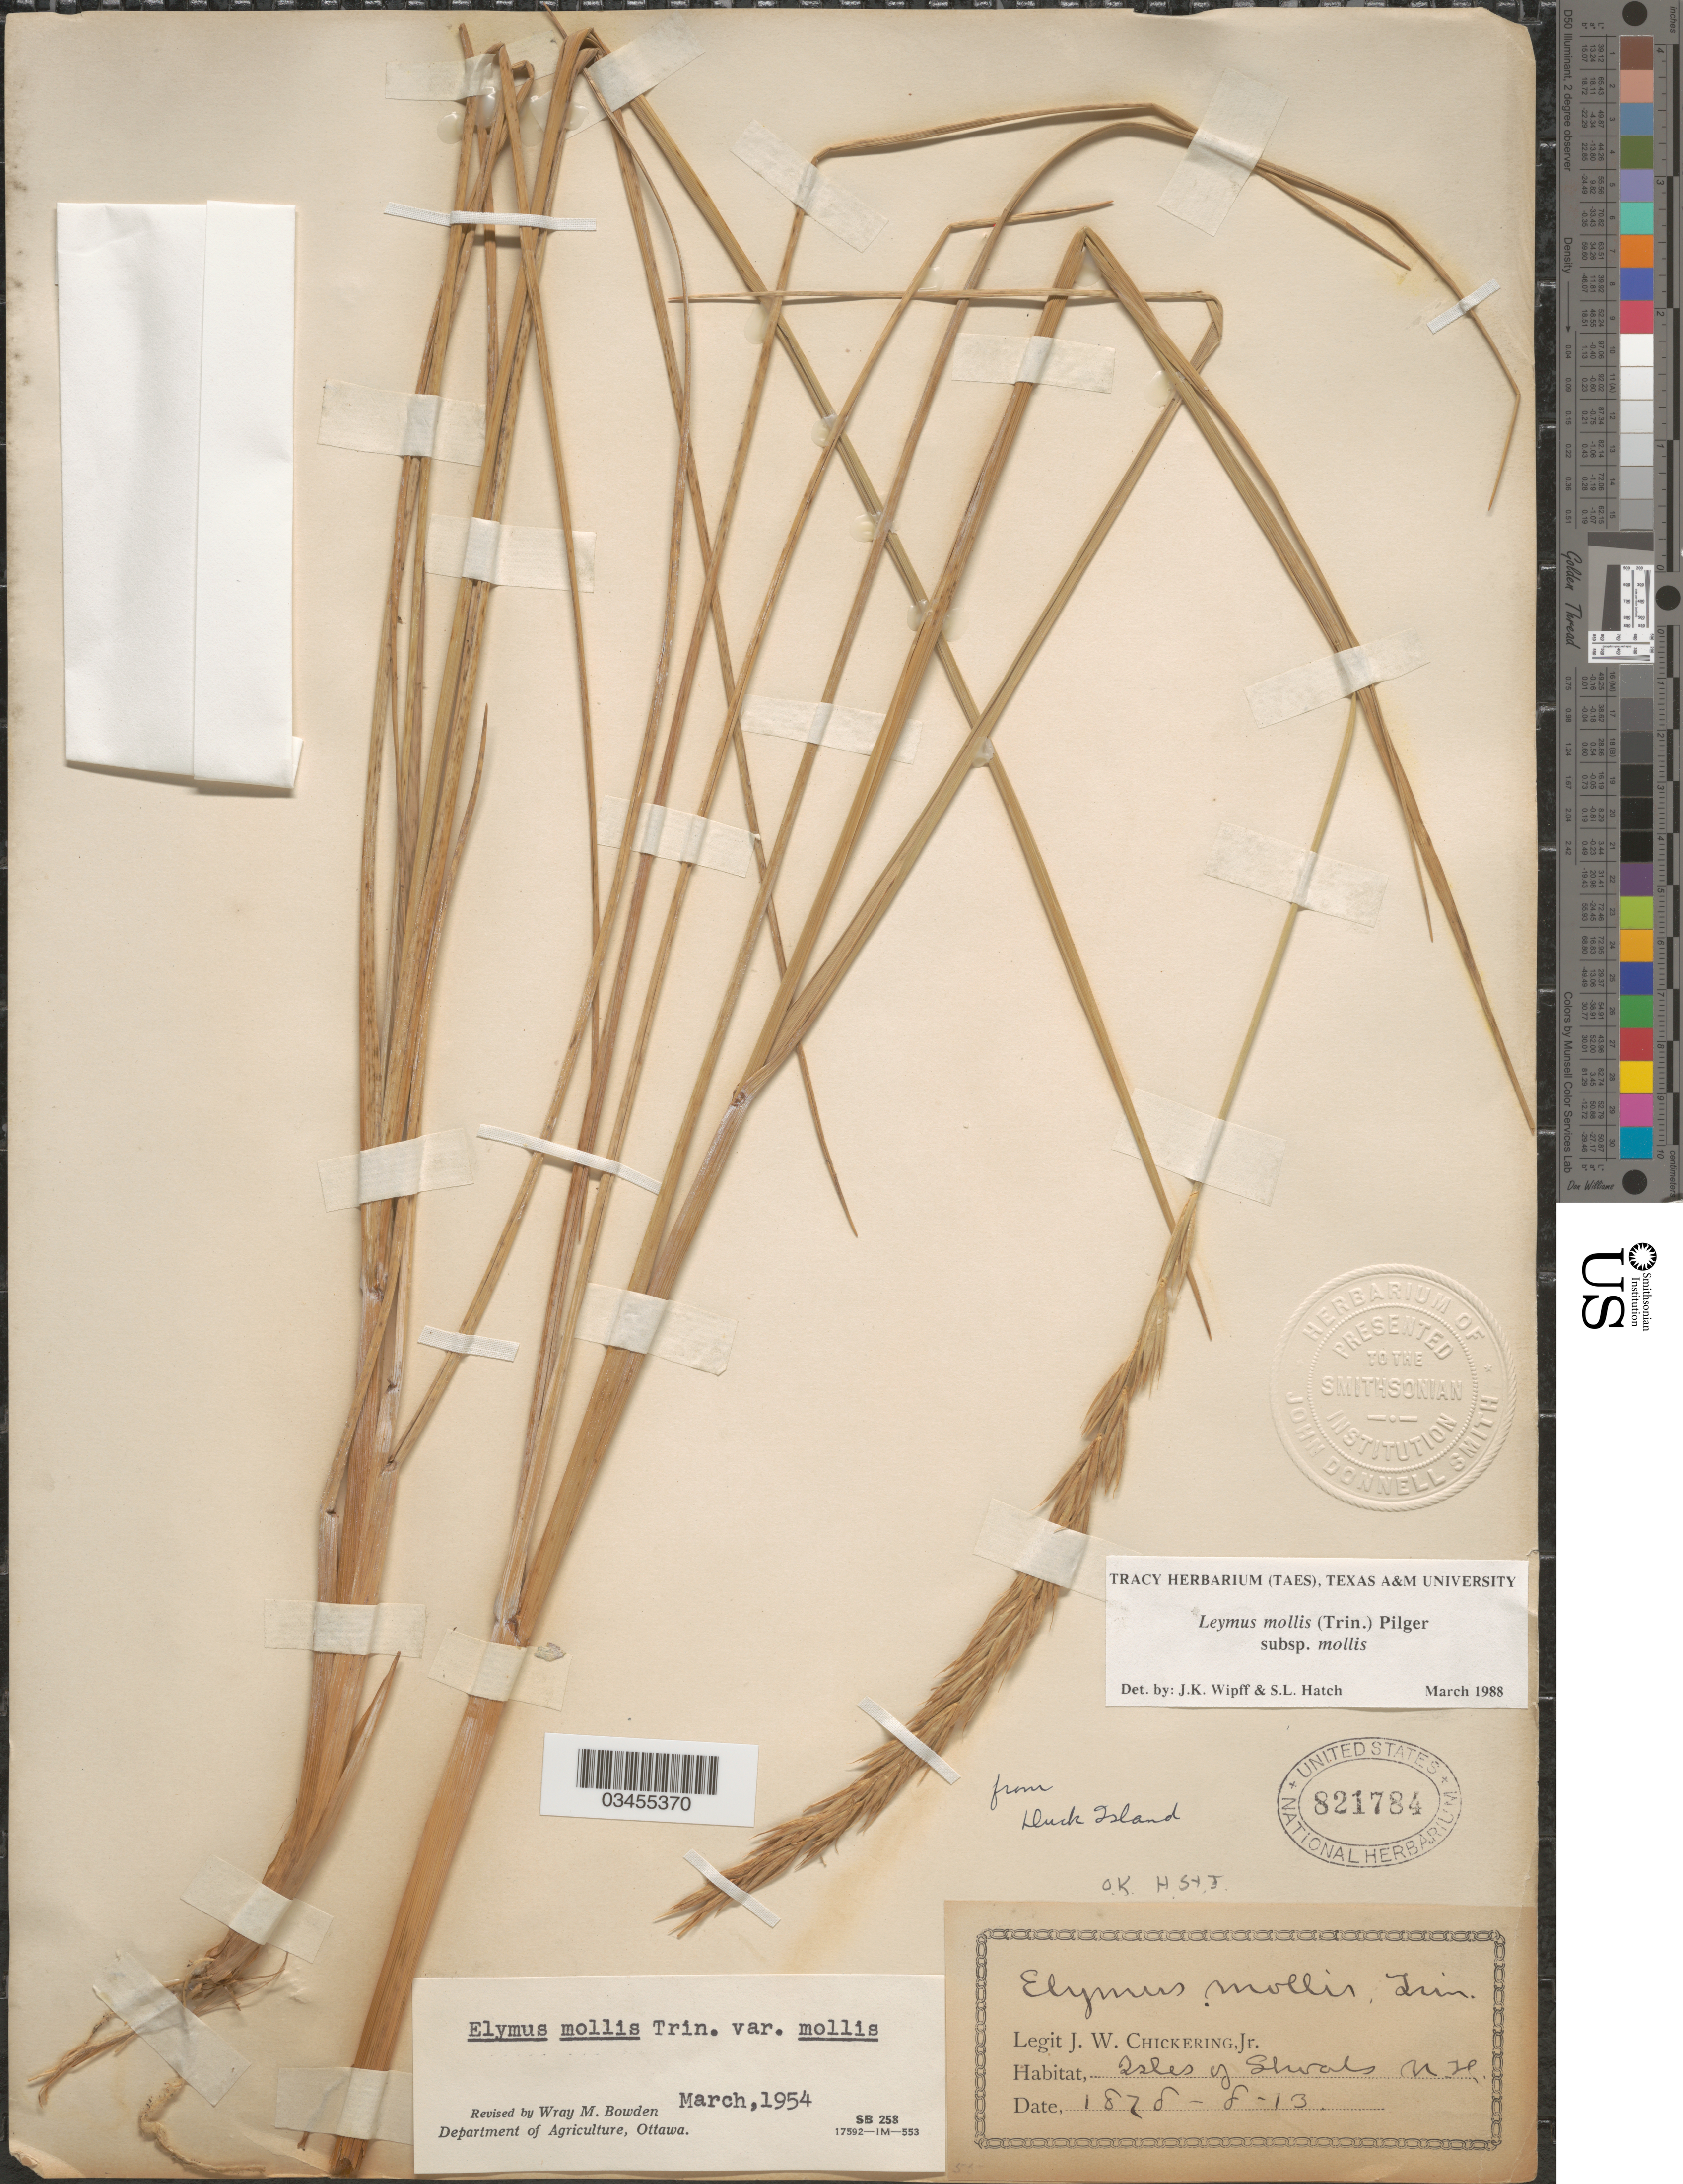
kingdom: Plantae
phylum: Tracheophyta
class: Liliopsida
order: Poales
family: Poaceae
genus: Leymus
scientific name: Leymus mollis subsp. mollis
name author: (Trin.) Pilg.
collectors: J. W. Chickering Jr.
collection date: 1878-08-13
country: United States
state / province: New Hampshire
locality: From Duck Island. Isles of Shoals.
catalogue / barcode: US 821784